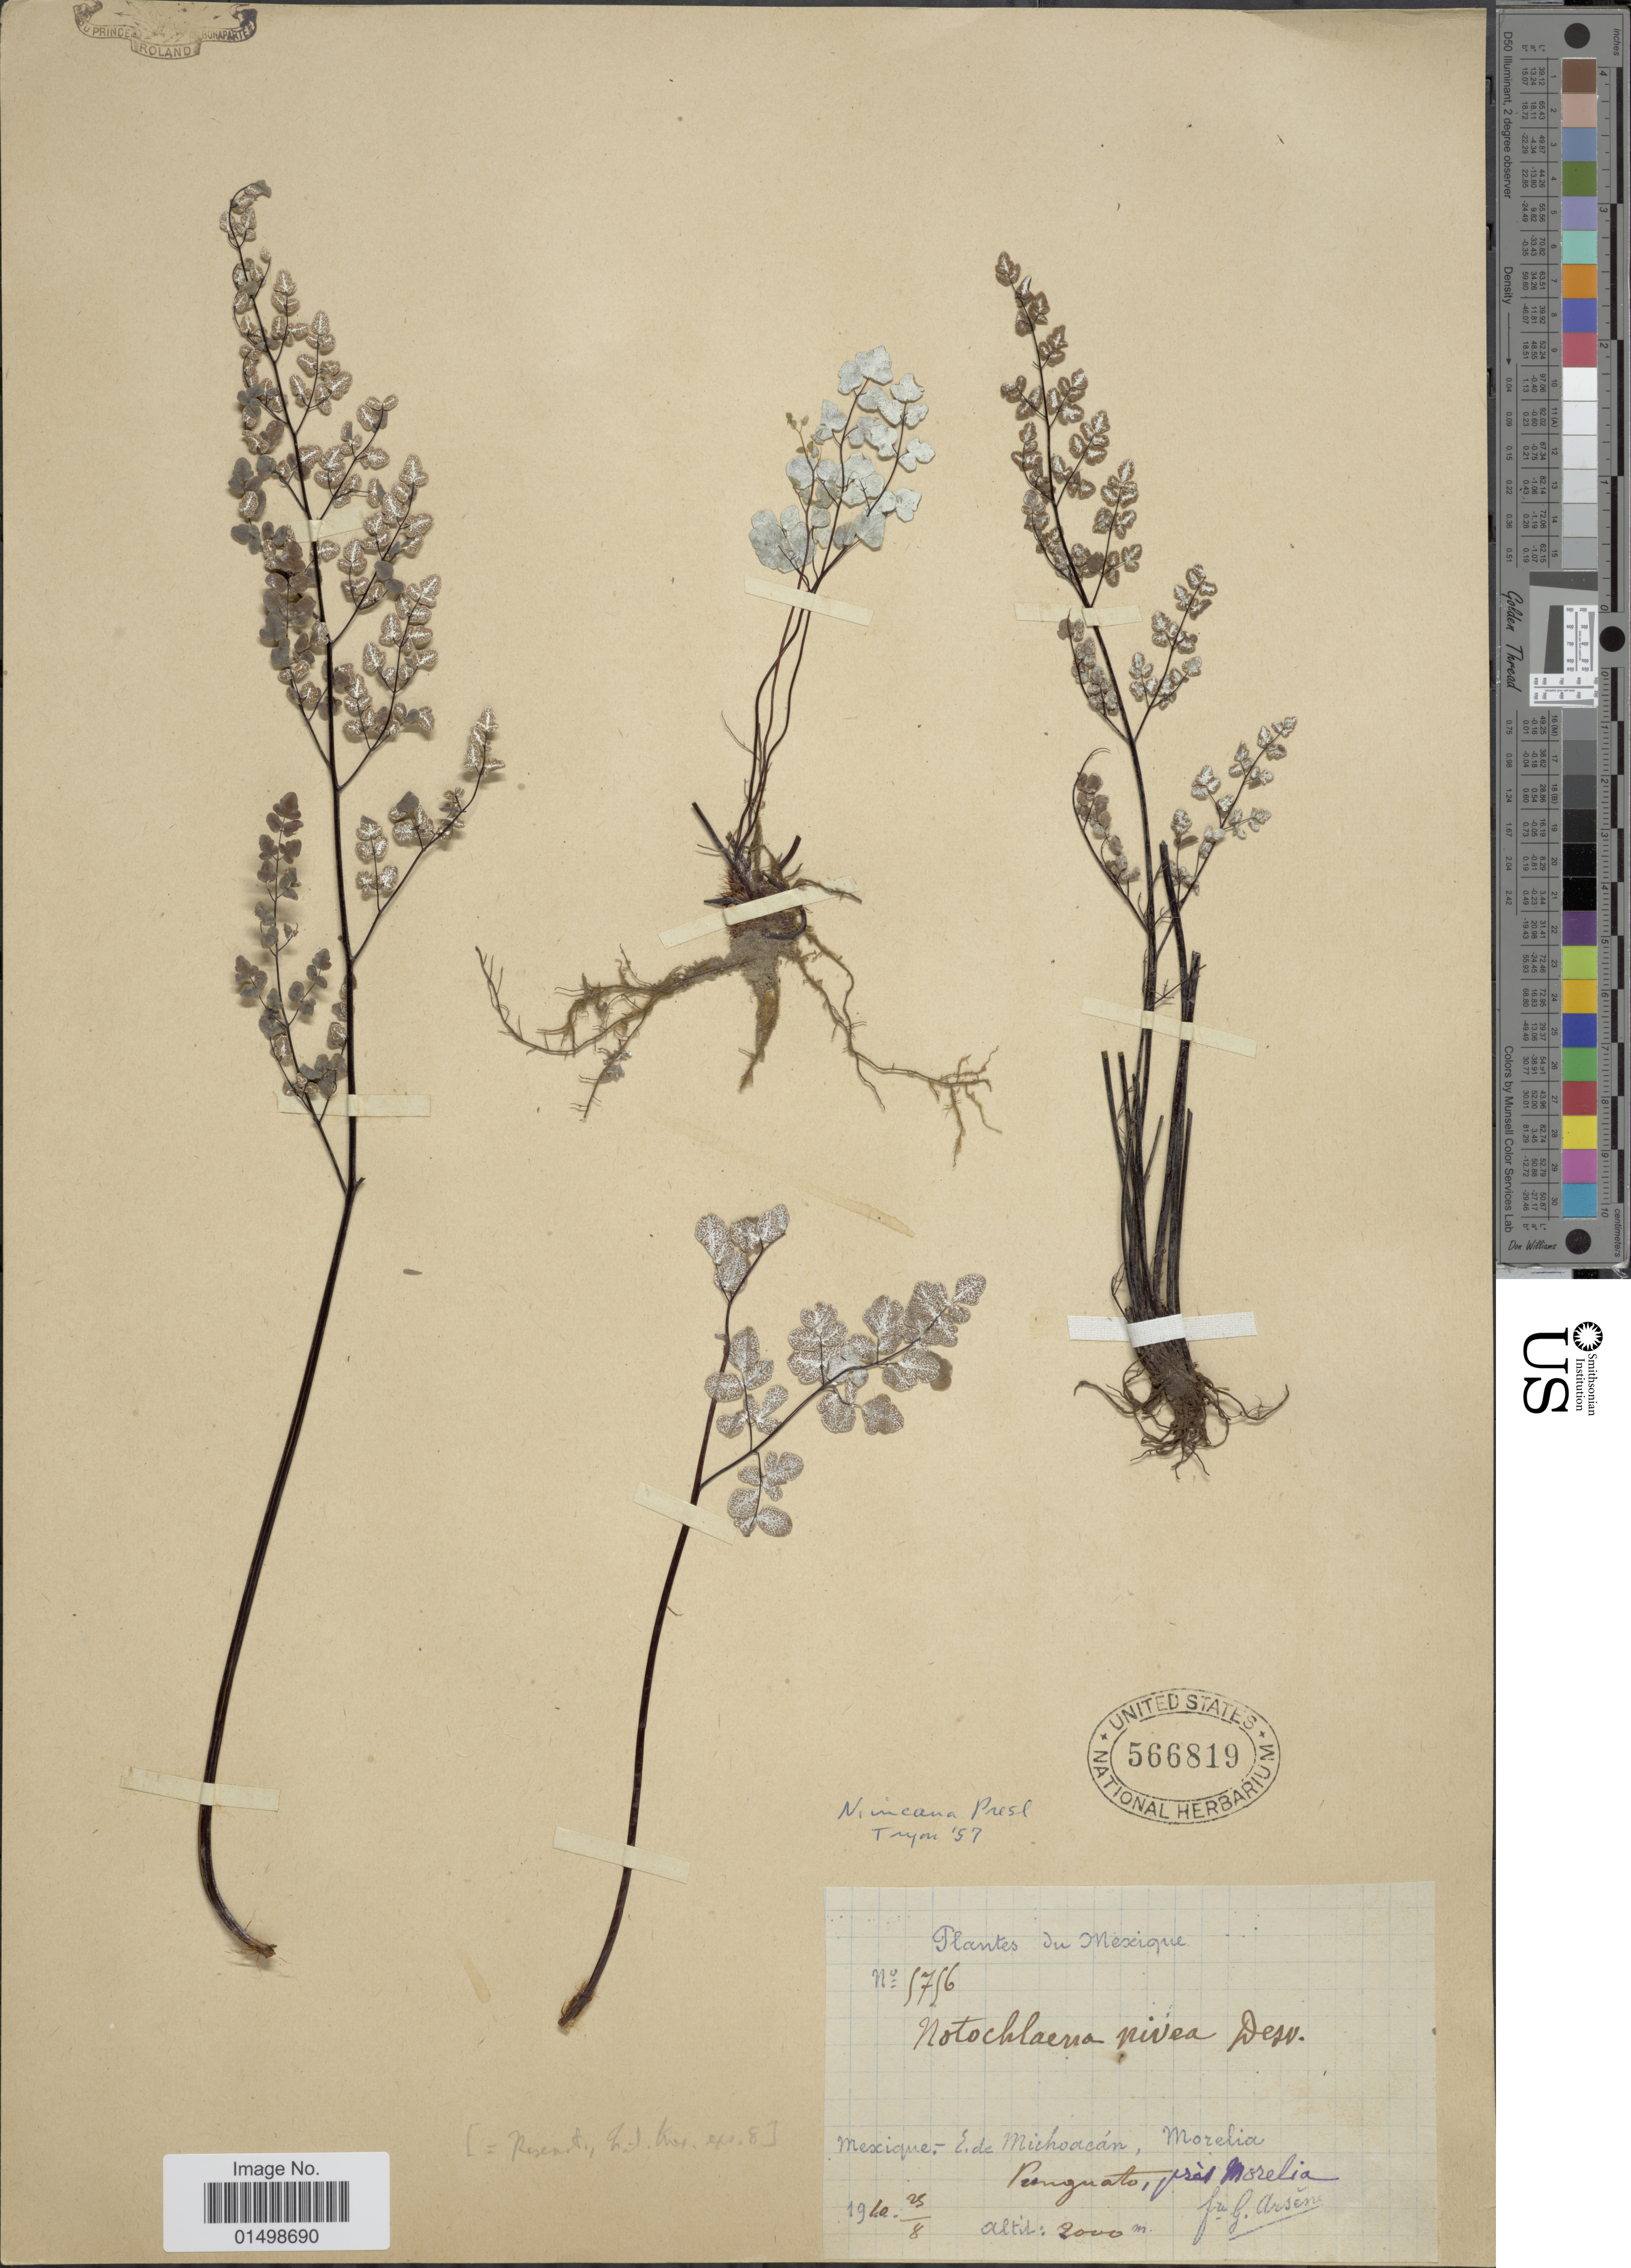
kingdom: Plantae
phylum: Tracheophyta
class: Polypodiopsida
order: Polypodiales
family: Pteridaceae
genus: Cheilanthes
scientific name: Cheilanthes incana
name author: (C. Presl) Mickel & Beitel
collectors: Bro. G. Arsène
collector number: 5756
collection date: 1960-08-25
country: Mexico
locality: E. de Michoacán, Morelia, Punguato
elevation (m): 2000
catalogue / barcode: US 566819